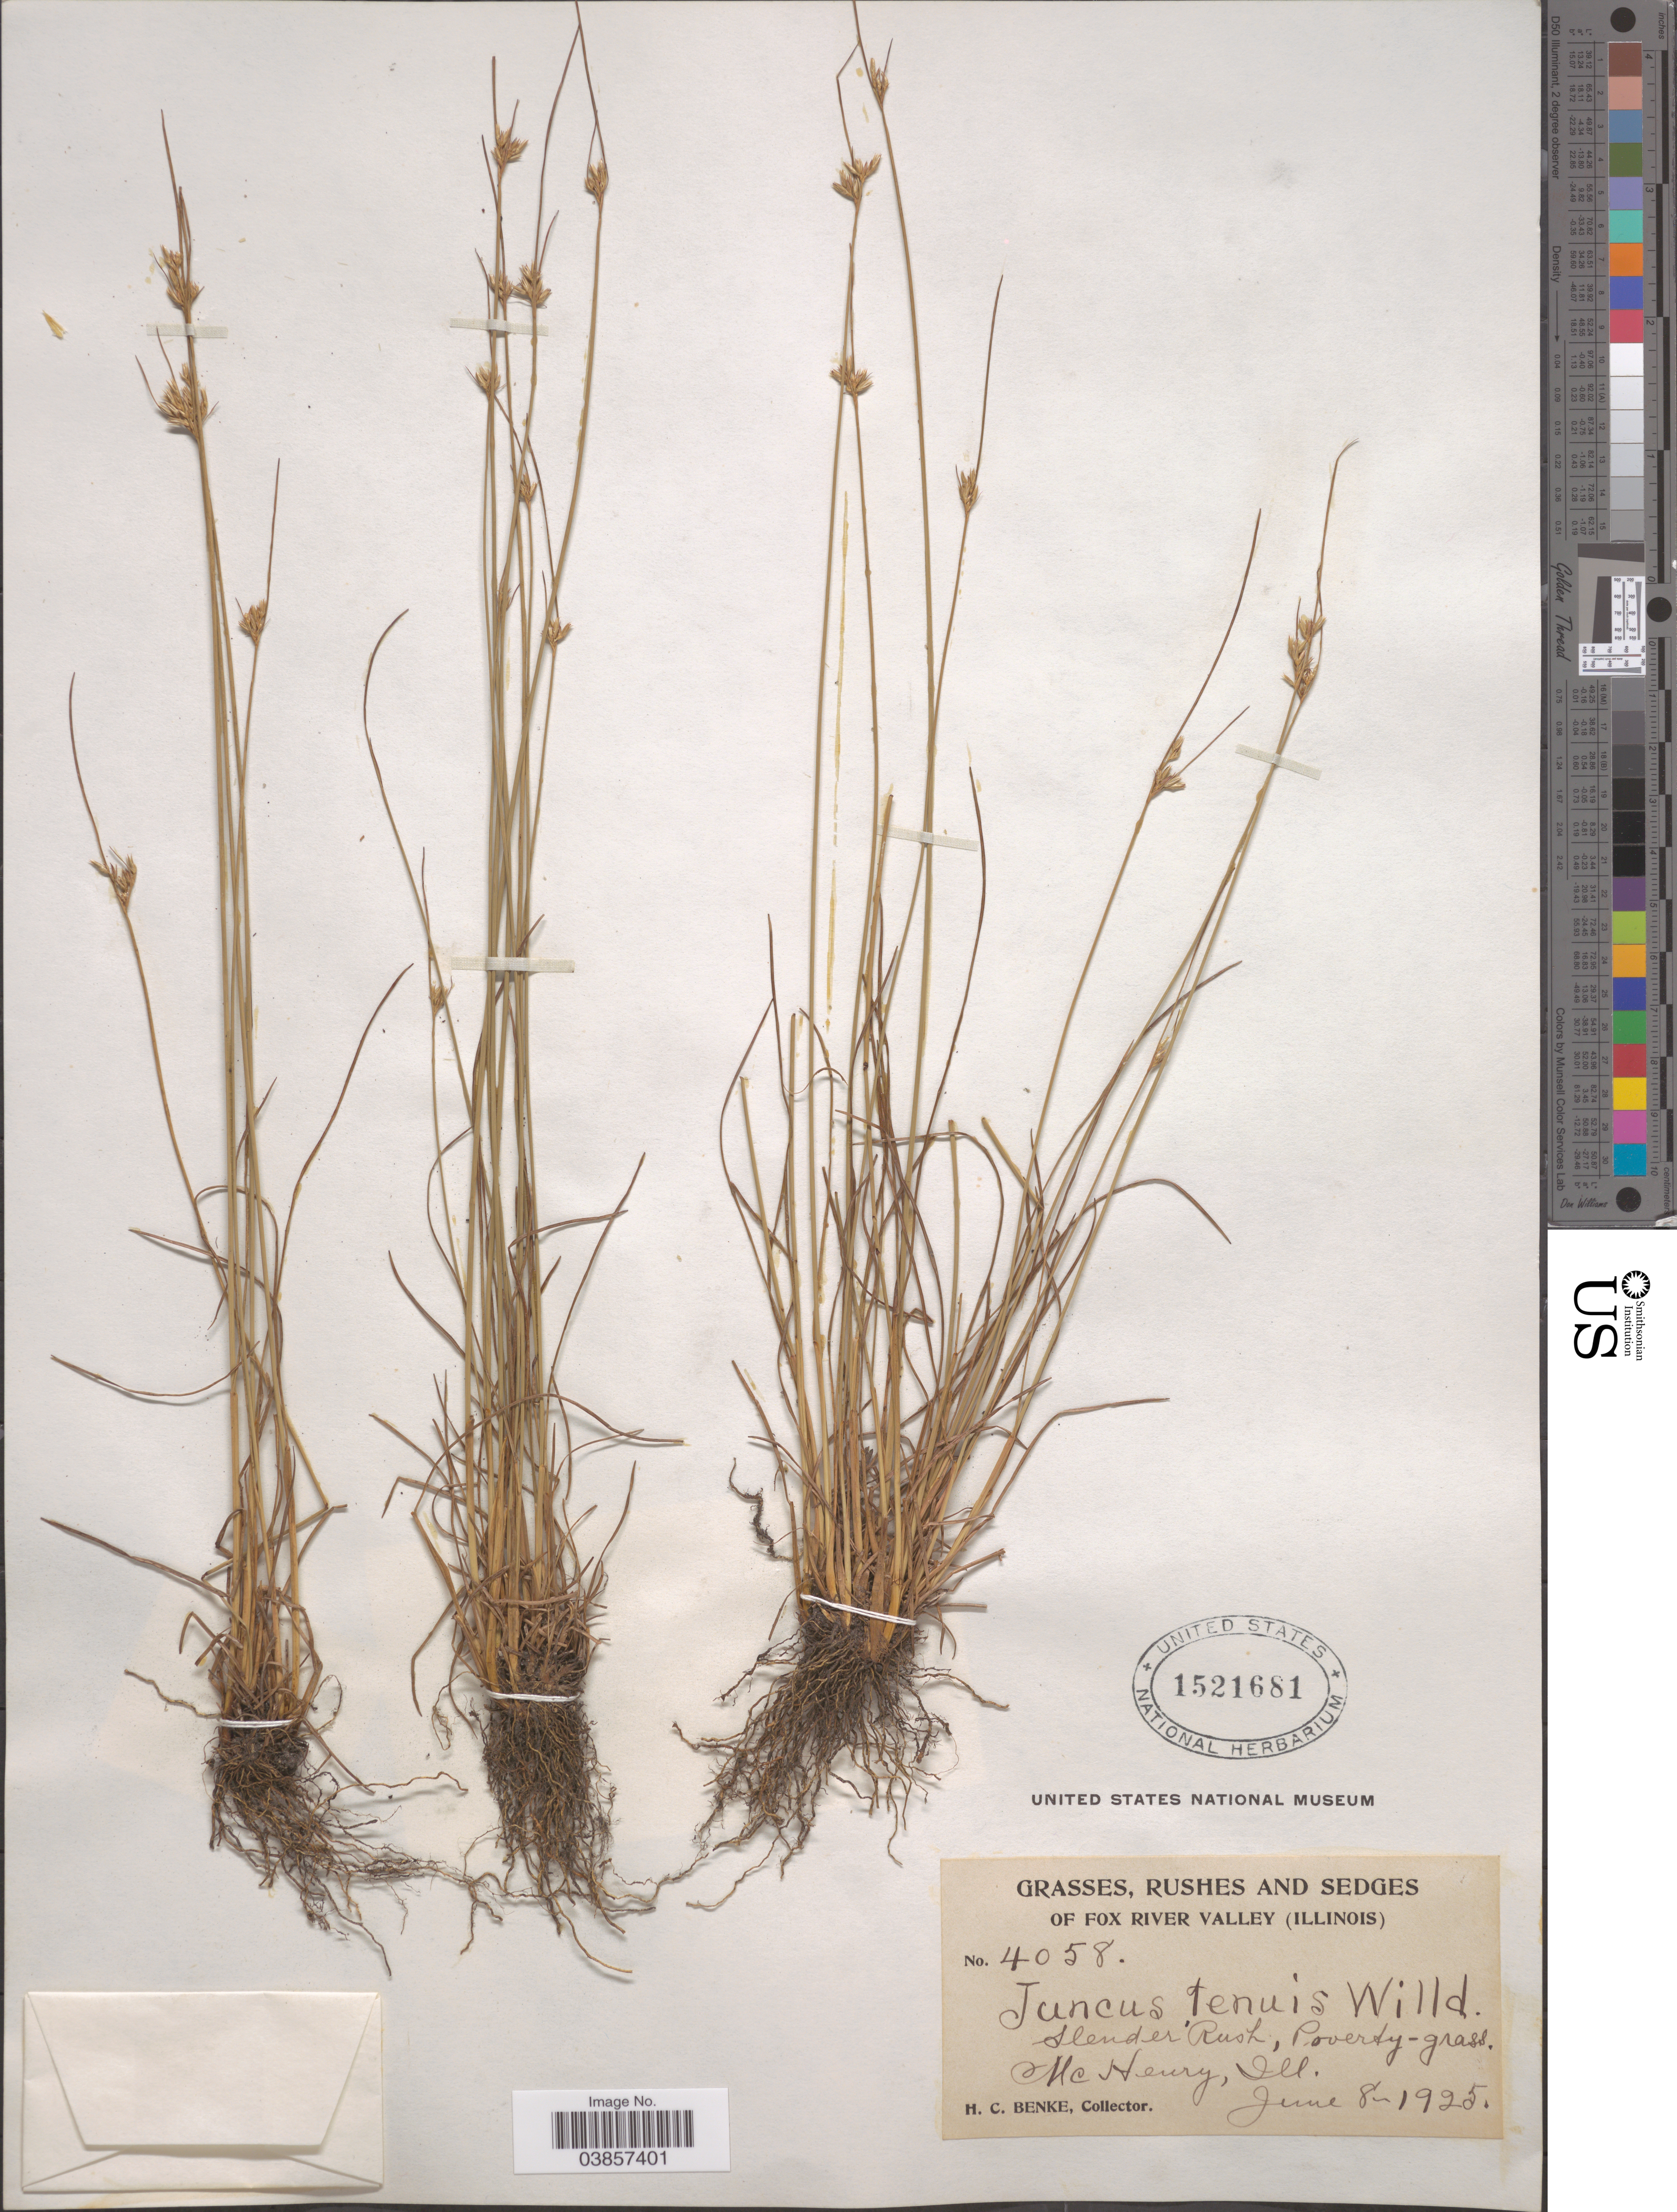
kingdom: Plantae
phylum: Tracheophyta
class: Liliopsida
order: Poales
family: Juncaceae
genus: Juncus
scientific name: Juncus dudleyi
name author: Wiegand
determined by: Tonkovich, G. S.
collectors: H. Benke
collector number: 4058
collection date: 1925-06-08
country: United States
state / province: Illinois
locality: Fox River Valley. McHenry.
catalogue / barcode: US 1521681